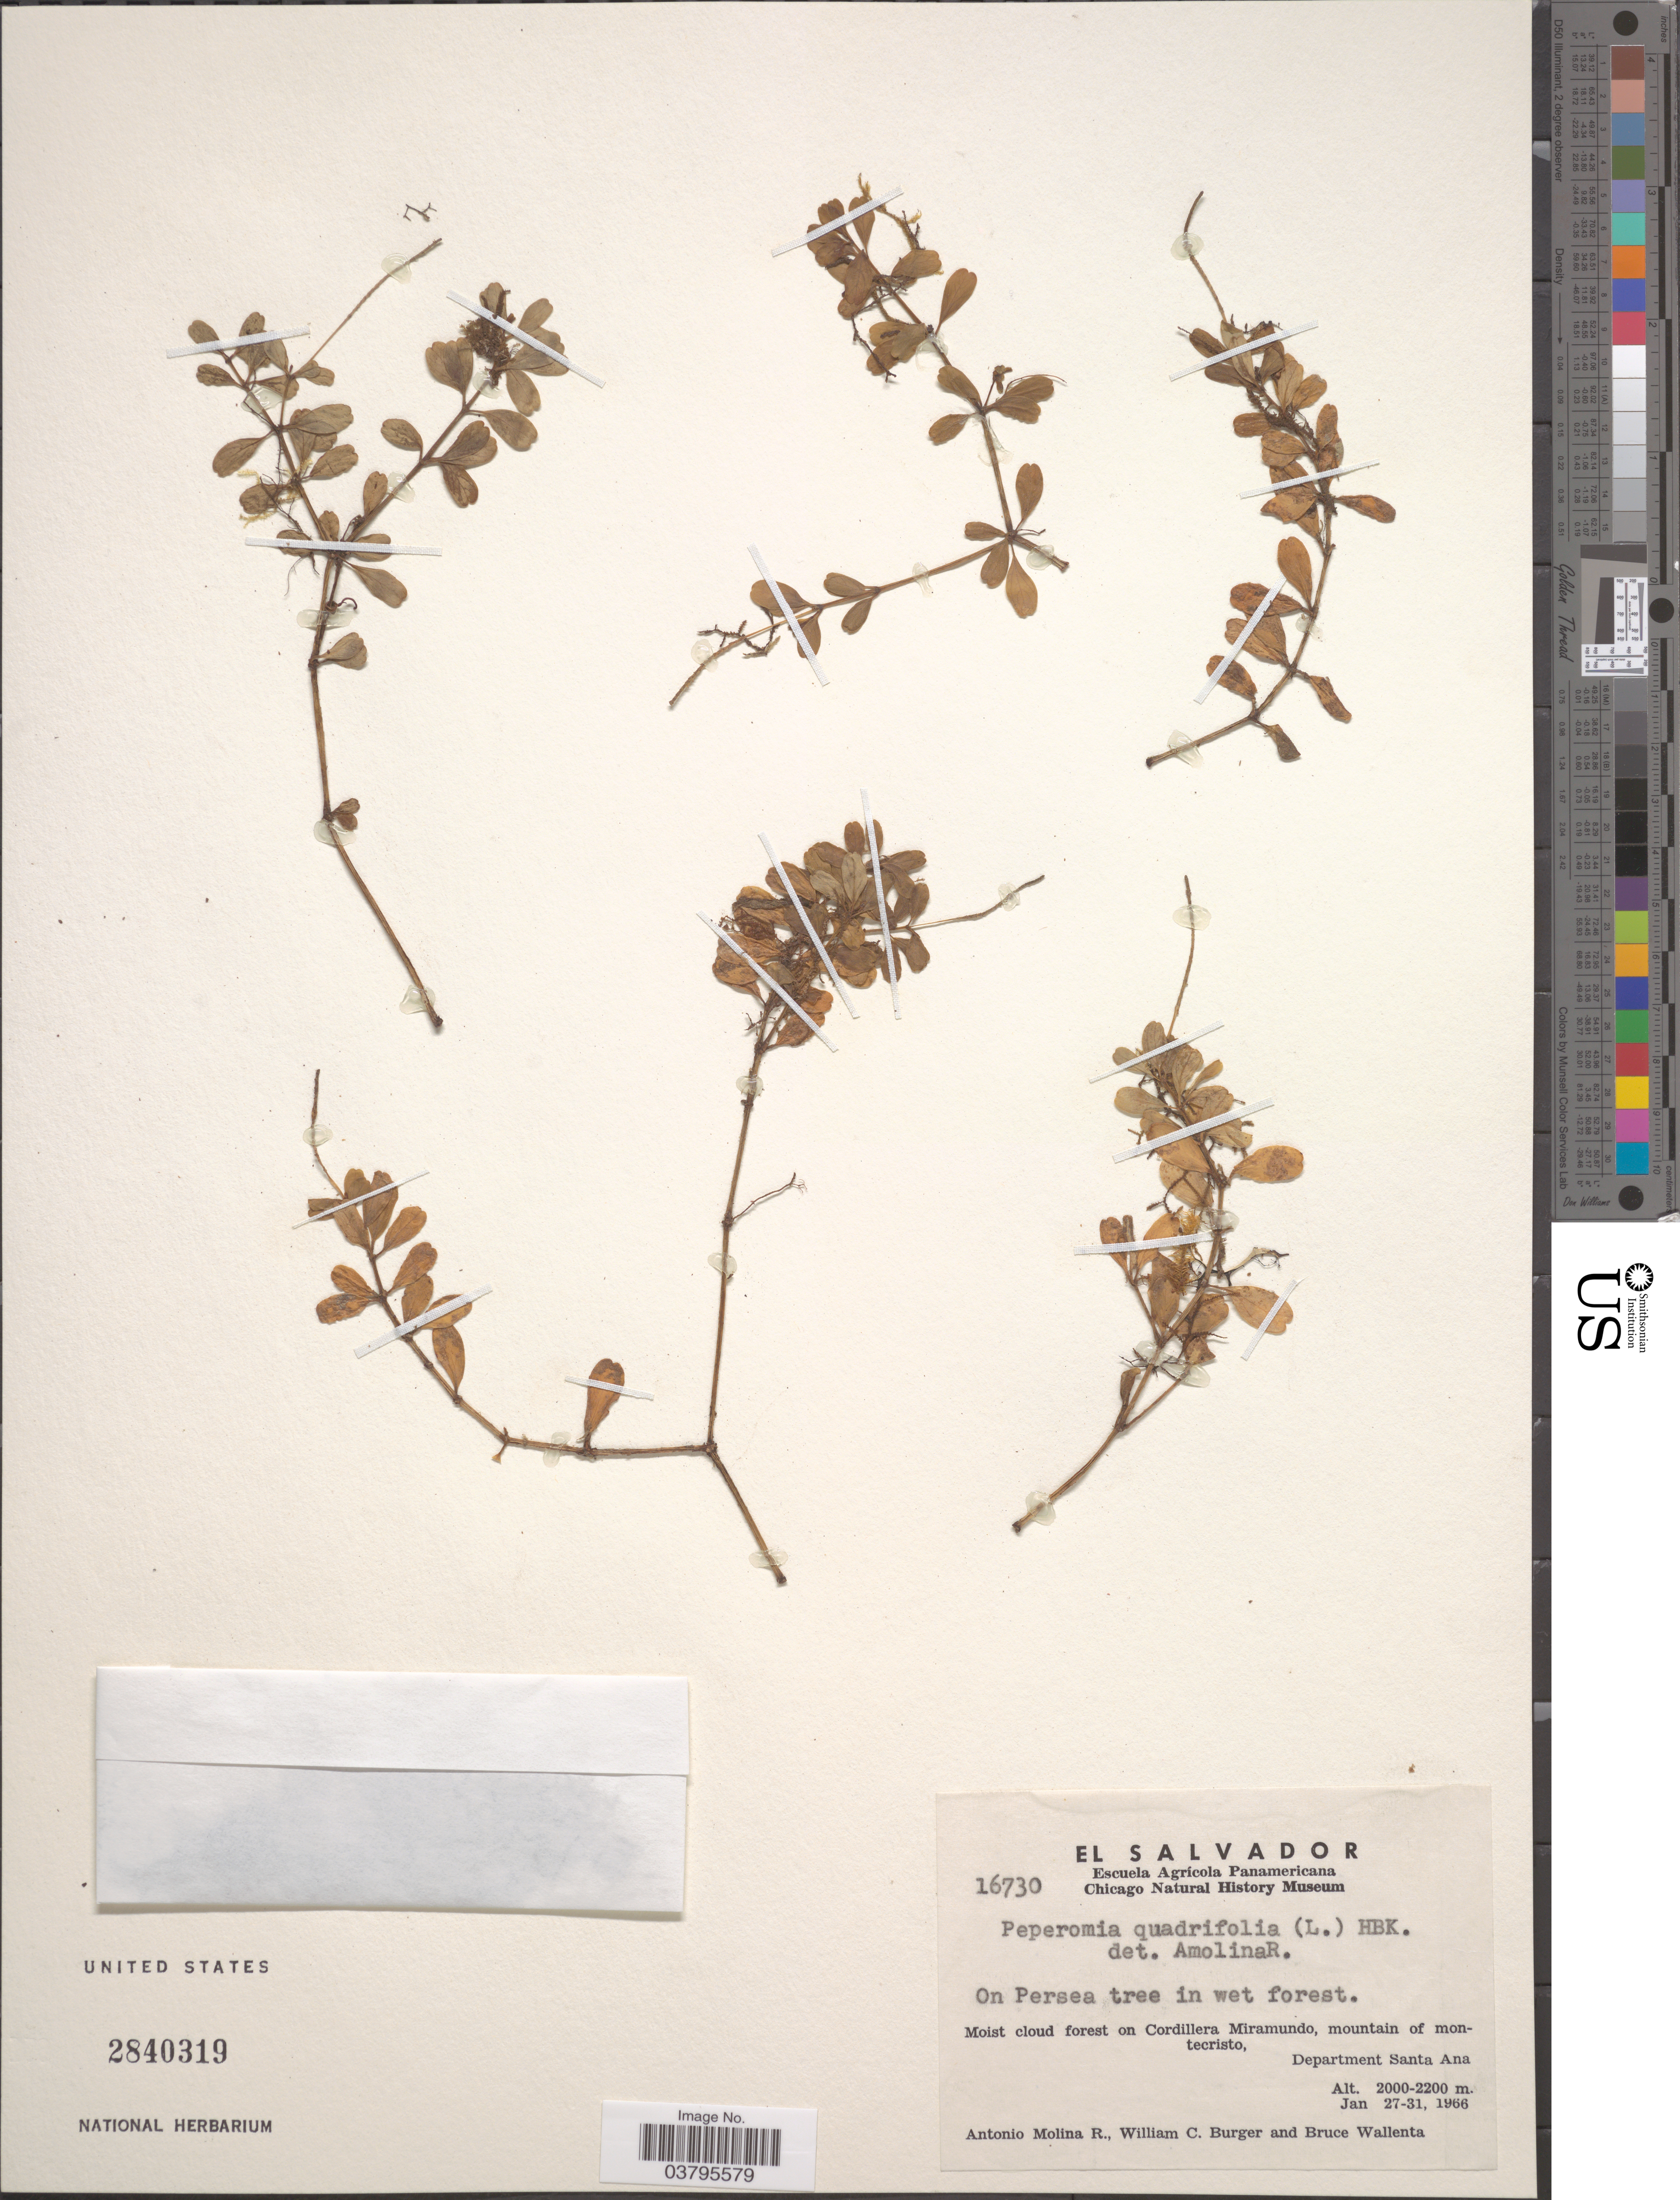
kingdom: Plantae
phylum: Tracheophyta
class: Magnoliopsida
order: Piperales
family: Piperaceae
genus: Peperomia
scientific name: Peperomia conocarpa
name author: Trel. in Yunck.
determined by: Jiménez, José Estaban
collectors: A. Molina R., W. Burger & B. Wallenta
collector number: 16730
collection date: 1966-01-27/1966-01-31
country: El Salvador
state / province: Santa Ana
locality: Moist cloud forest on Cordillera Miramundo, mountain of montecristo, Department Santa Ana.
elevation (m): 2000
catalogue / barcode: US 2840319